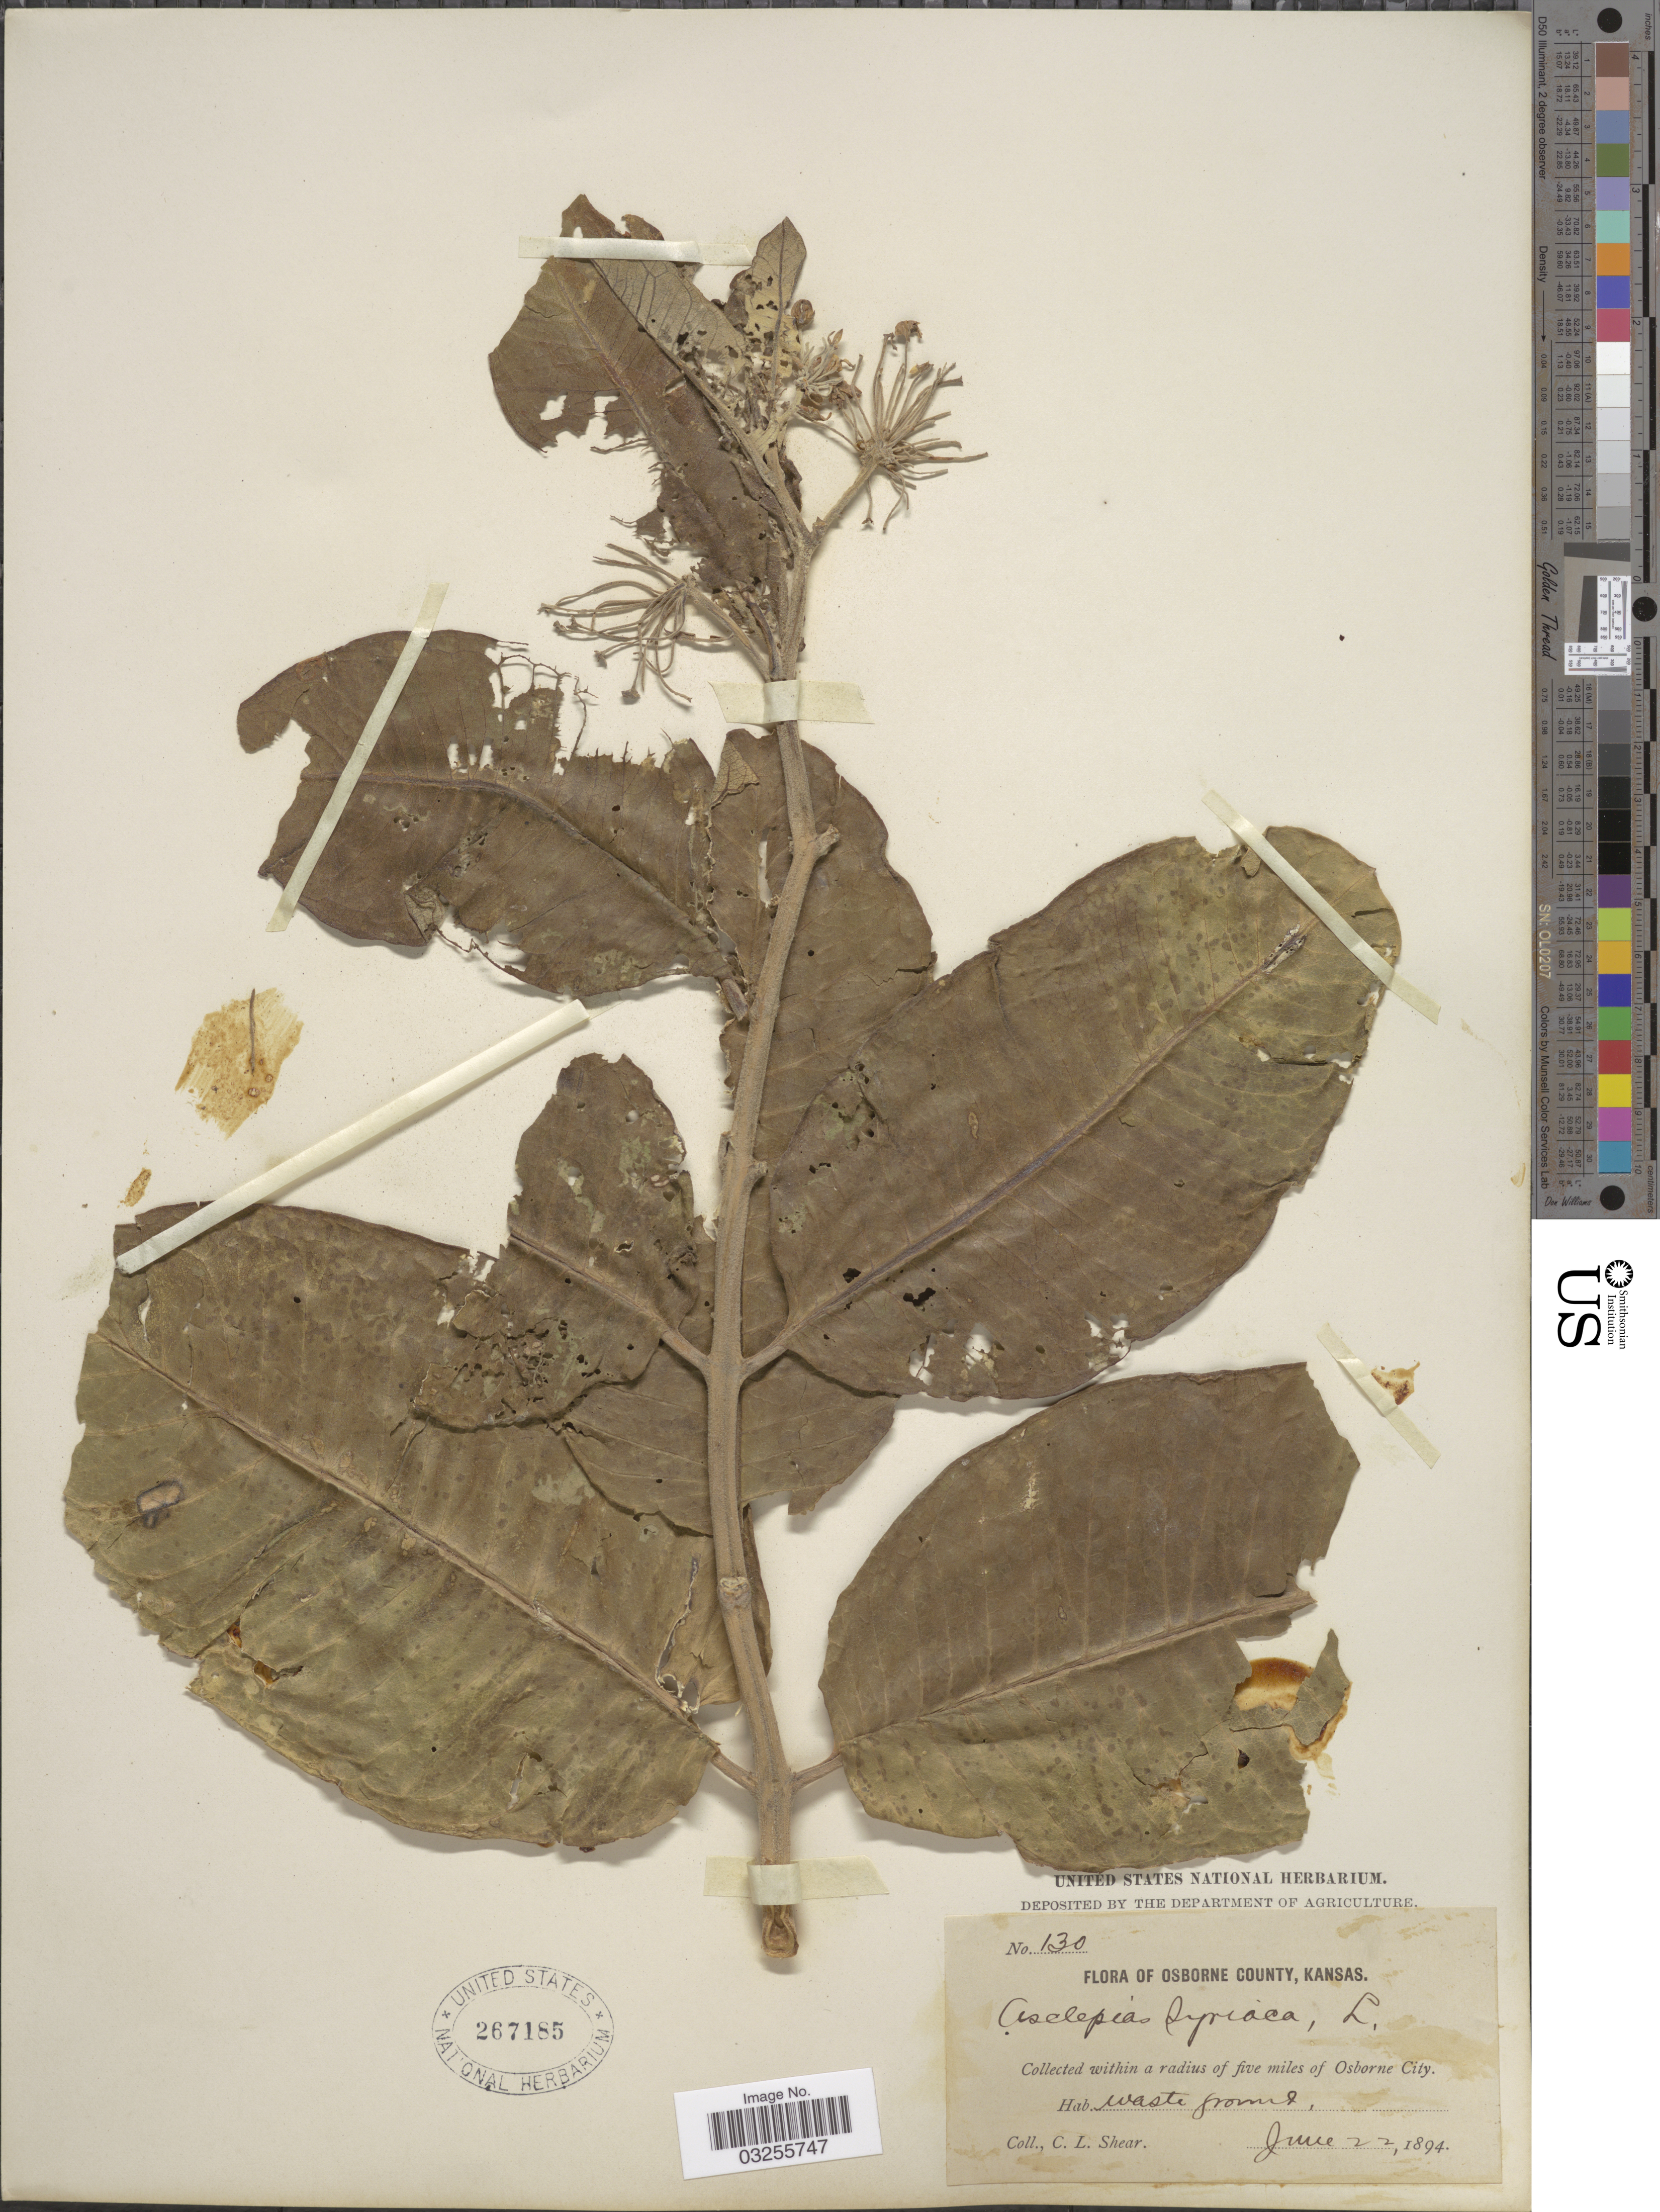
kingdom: Plantae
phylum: Tracheophyta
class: Magnoliopsida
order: Gentianales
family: Apocynaceae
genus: Asclepias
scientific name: Asclepias syriaca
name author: L.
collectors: C. L. Shear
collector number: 130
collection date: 1894-06-22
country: United States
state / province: Kansas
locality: Osborne County. Within a radius of five miles of Osborne City. Waste ground.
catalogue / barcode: US 267185